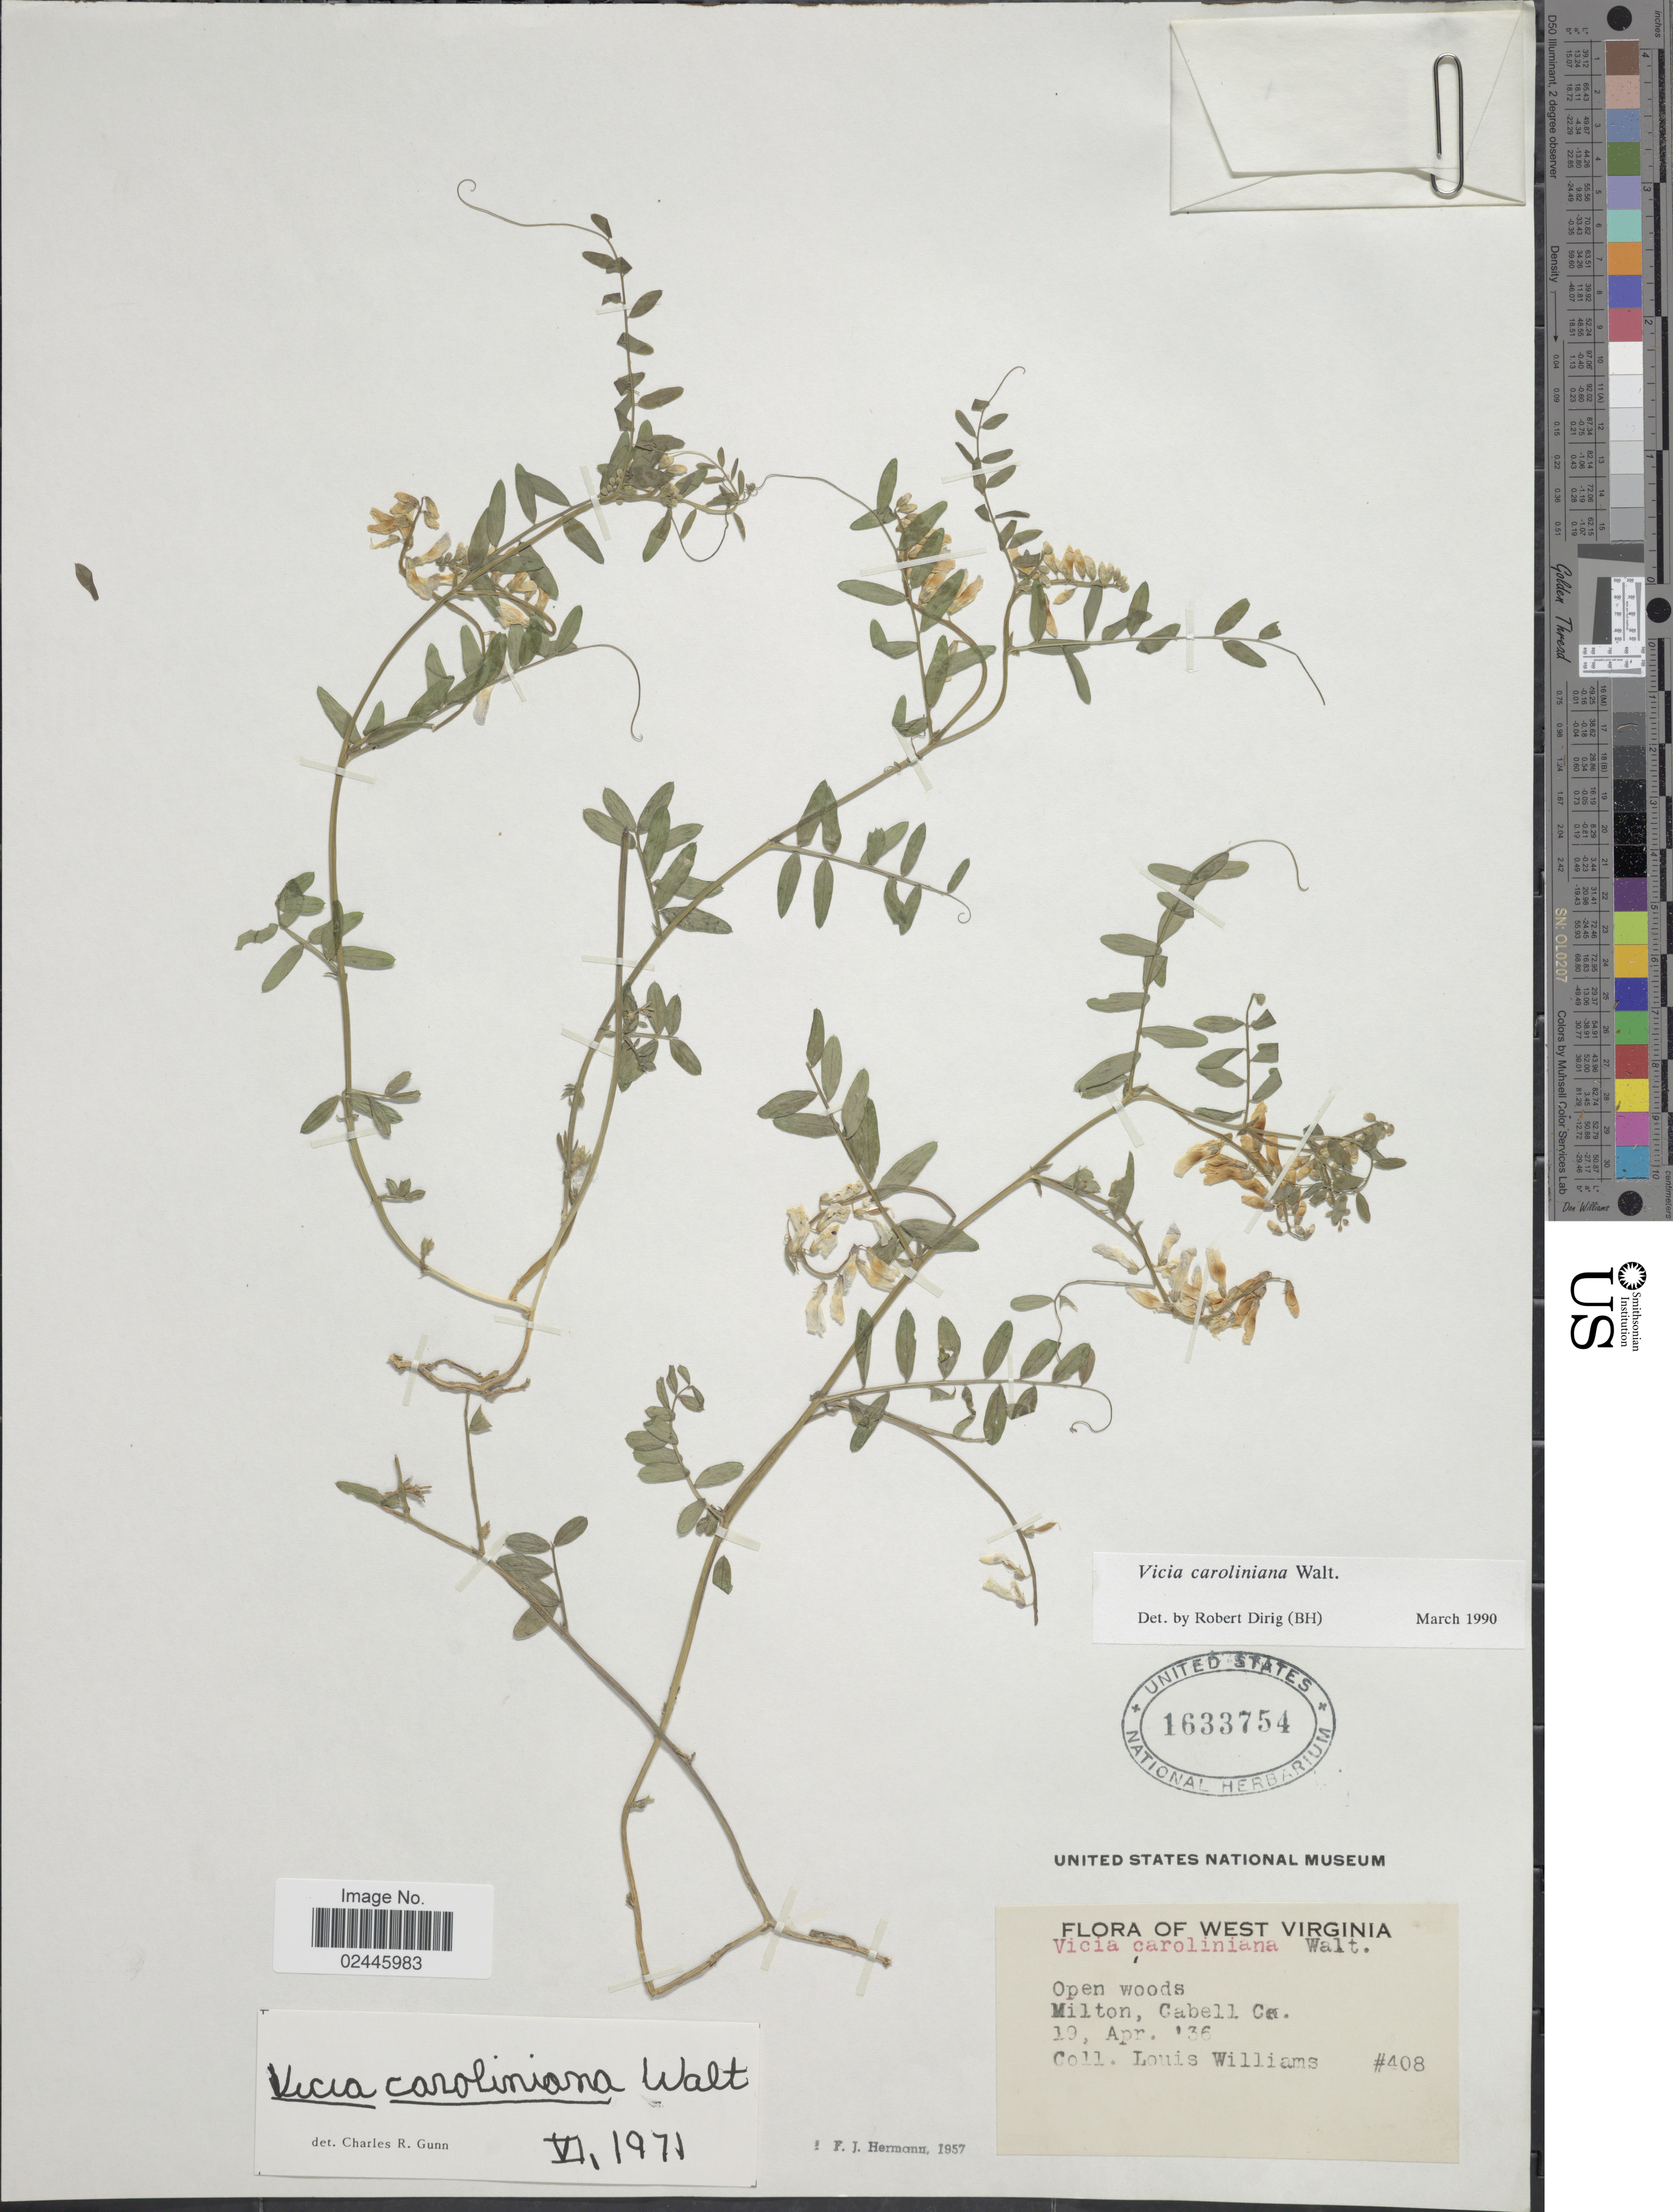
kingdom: Plantae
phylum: Tracheophyta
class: Magnoliopsida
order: Fabales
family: Fabaceae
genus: Vicia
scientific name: Vicia caroliniana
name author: Walter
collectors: L. G. Williams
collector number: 408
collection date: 1936-04-19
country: United States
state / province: West Virginia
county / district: Cabell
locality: Milton, Cabell Co.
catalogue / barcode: US 1633754